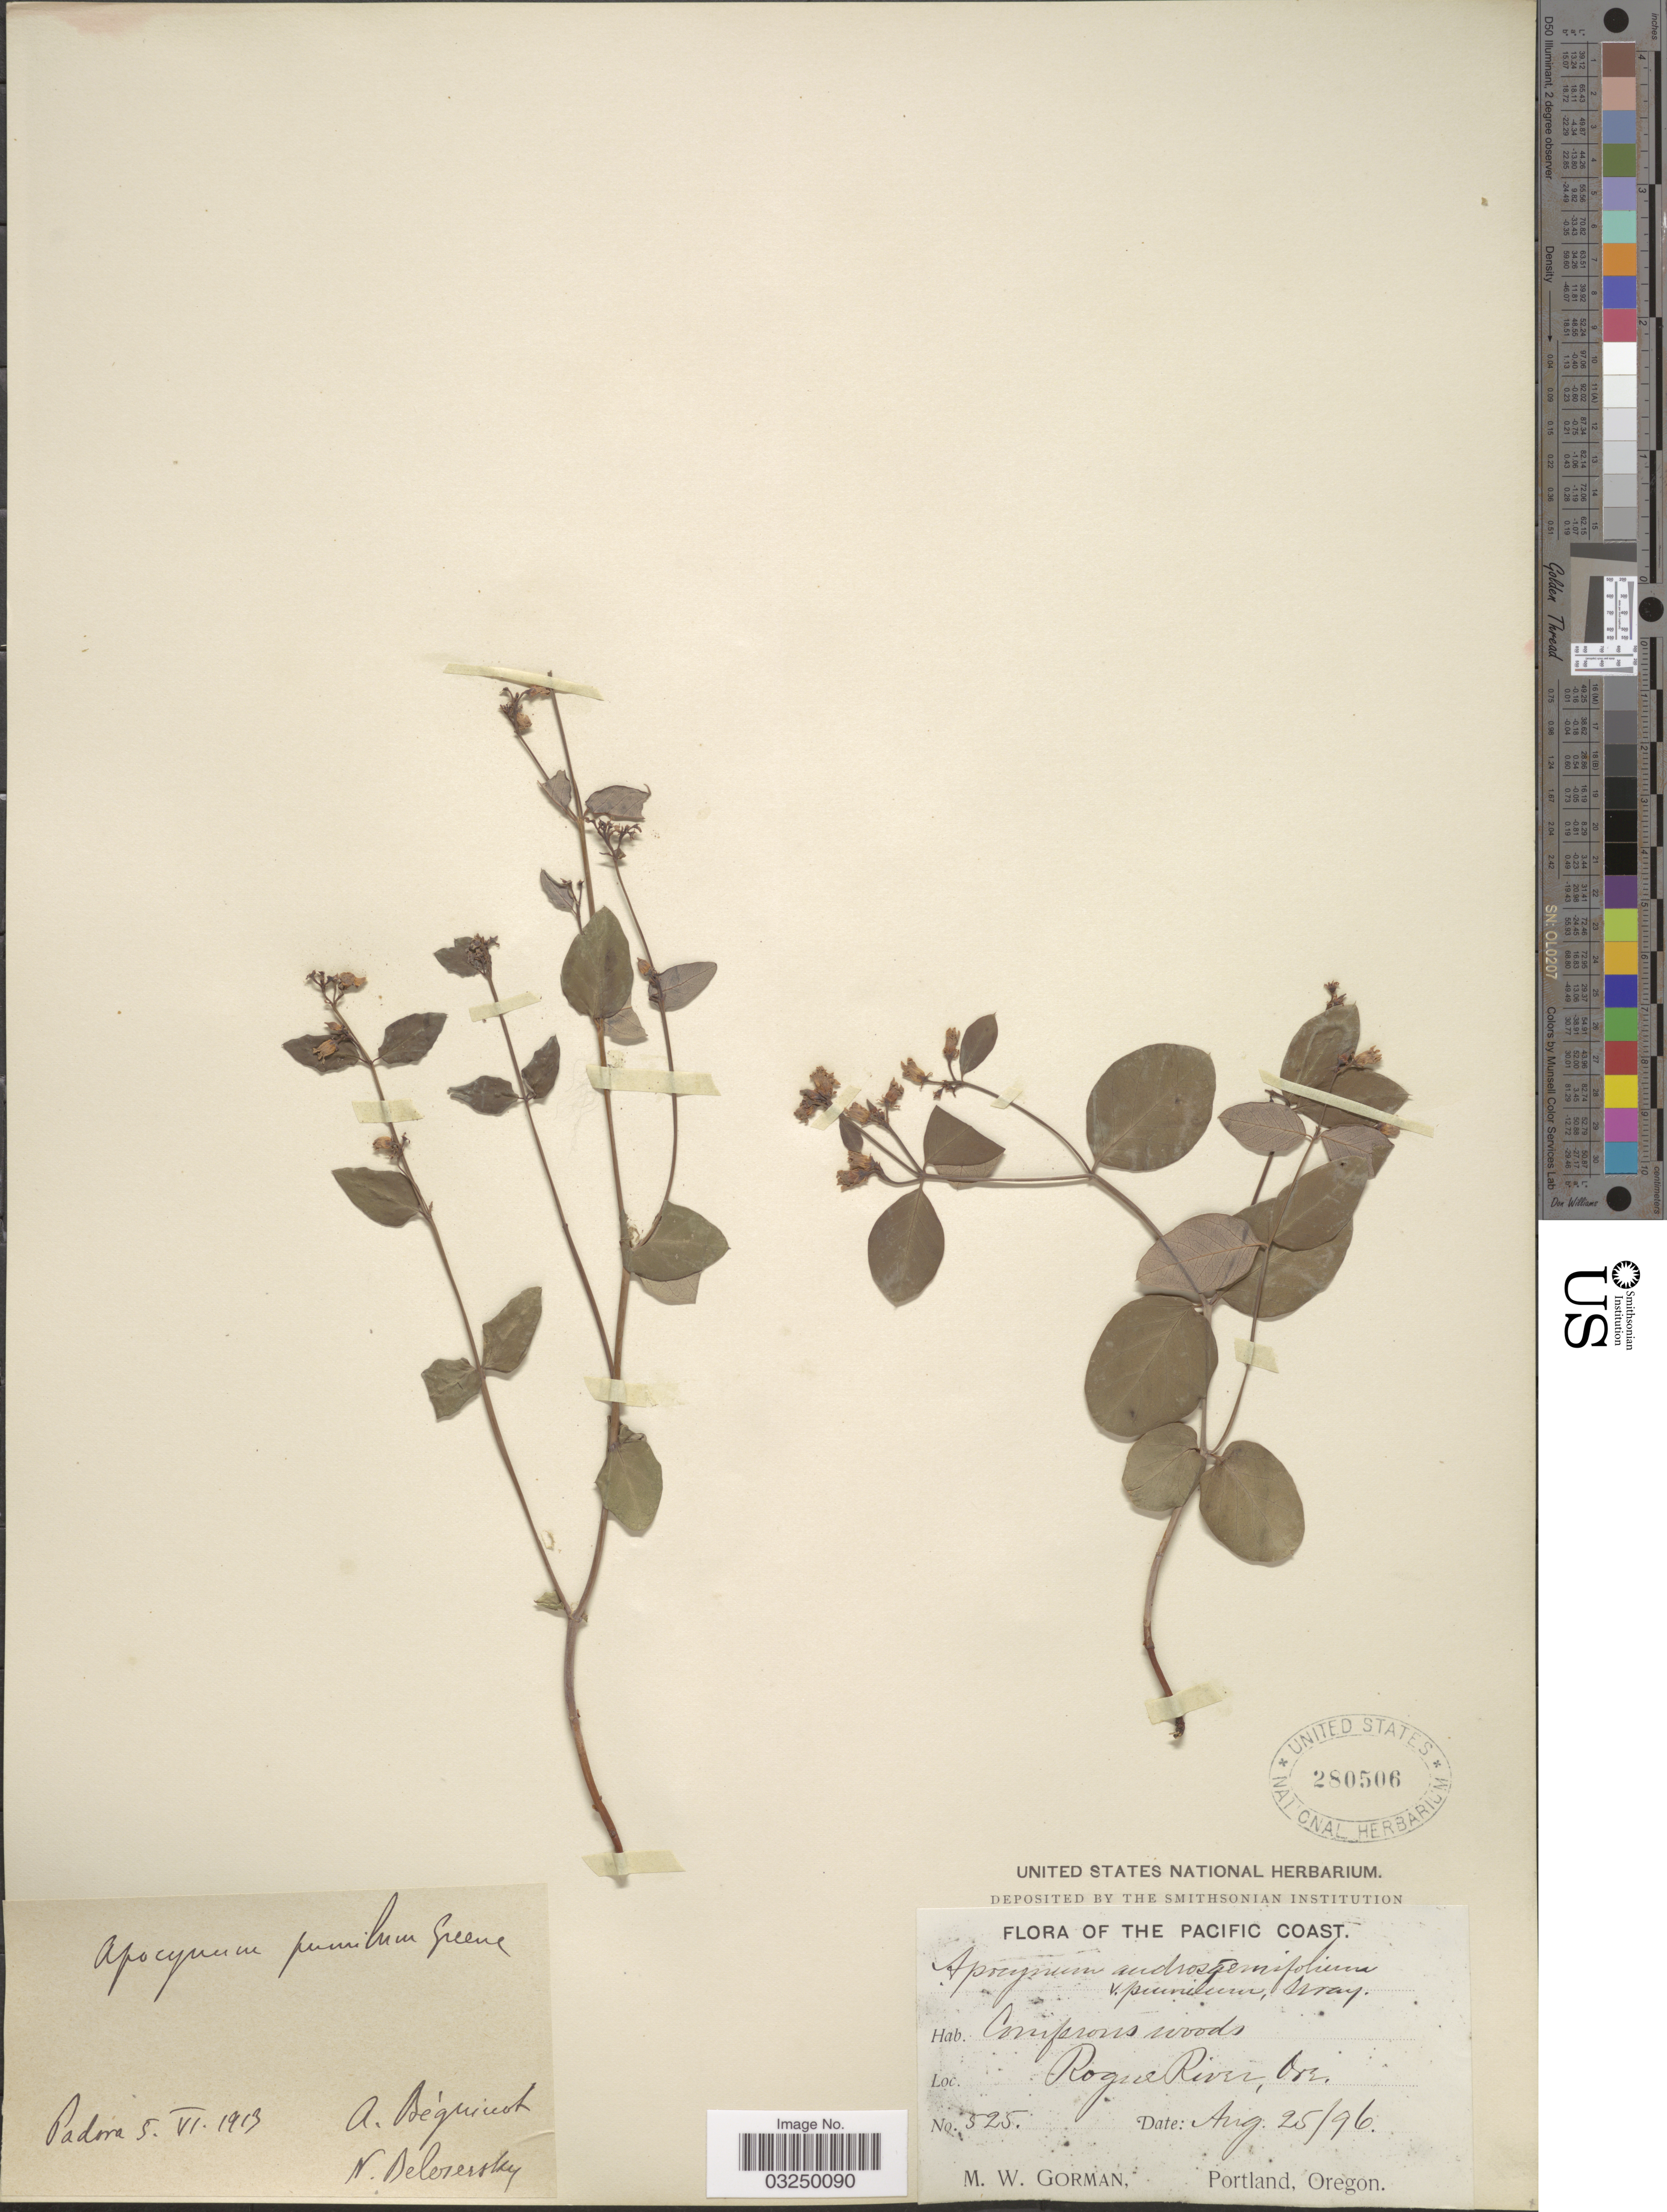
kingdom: Plantae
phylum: Tracheophyta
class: Magnoliopsida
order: Gentianales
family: Apocynaceae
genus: Apocynum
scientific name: Apocynum pumilum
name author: (A. Gray) Greene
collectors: M. W. Gorman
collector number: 525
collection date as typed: Transcribed d/m/y: 25/8/96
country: United States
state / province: Oregon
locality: Pacific Coast. Rogue River.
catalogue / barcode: US 280506